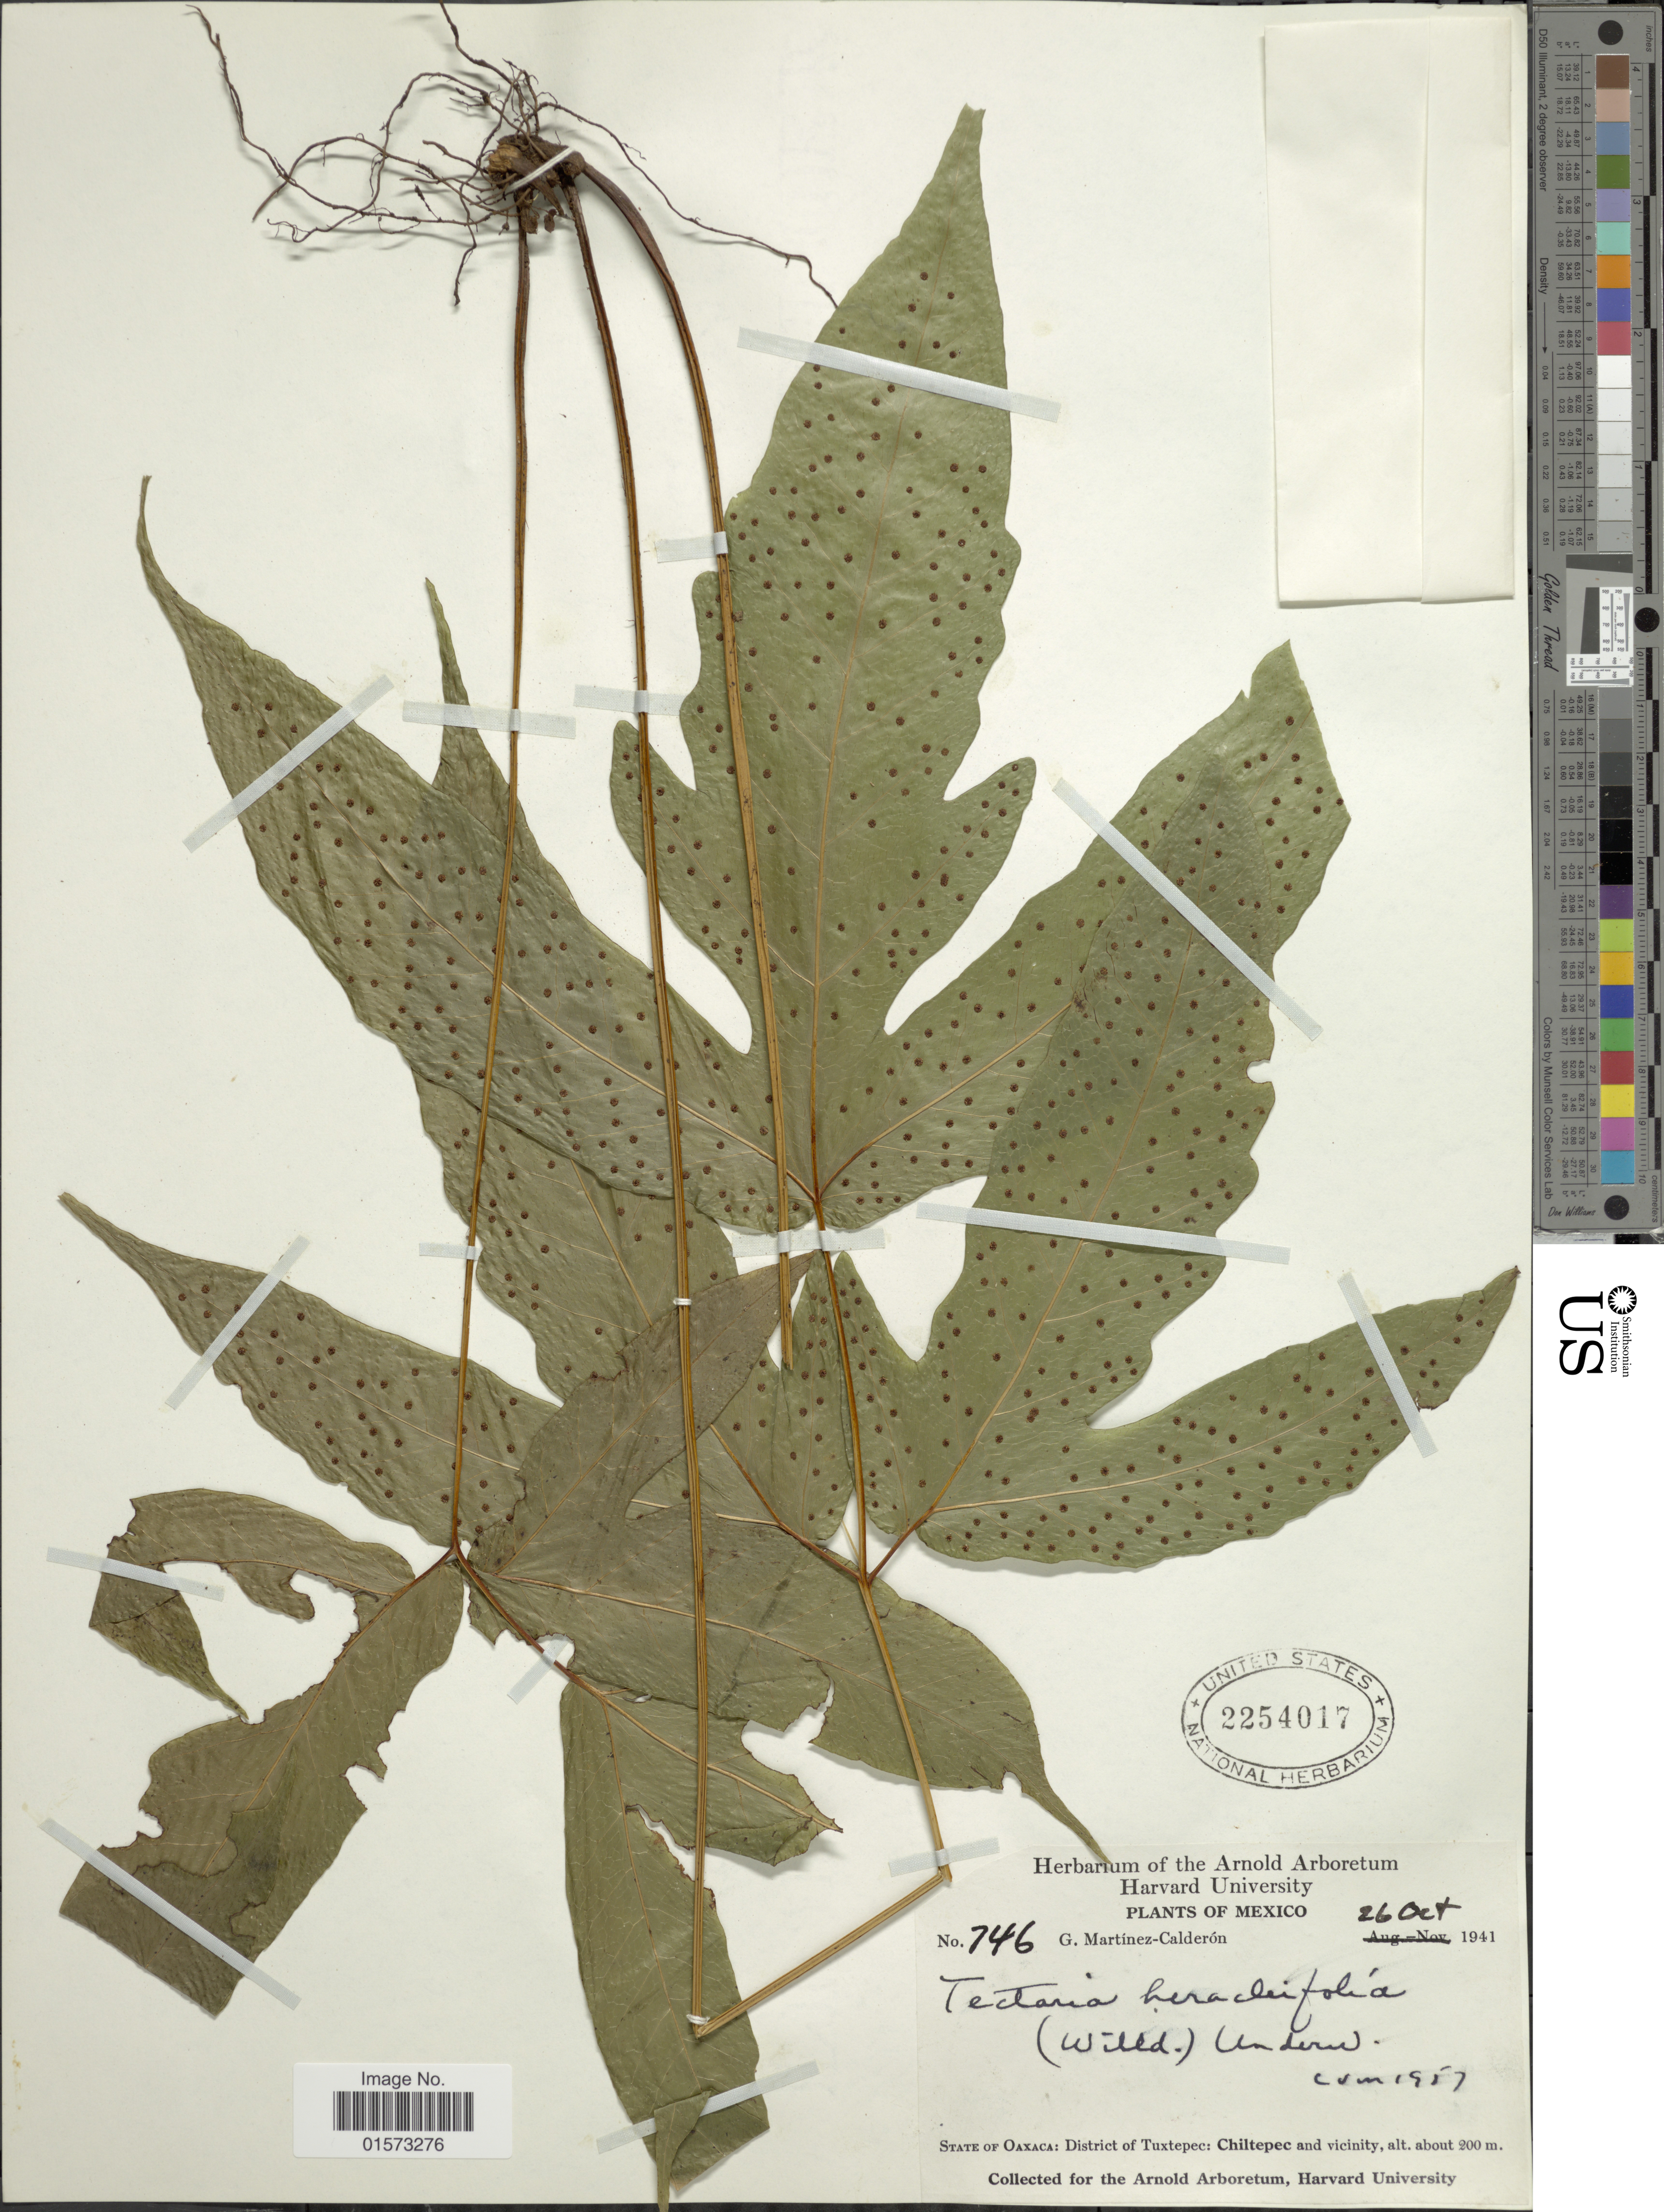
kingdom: Plantae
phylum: Tracheophyta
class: Polypodiopsida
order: Polypodiales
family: Tectariaceae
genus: Tectaria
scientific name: Tectaria heracleifolia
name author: (Willd.) Underw.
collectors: G. Martinez-C.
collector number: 746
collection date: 1941-10-26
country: Mexico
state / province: Oaxaca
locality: State of Oaxaca: District of Tuxtepec: Chiltepec and vicinity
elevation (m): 200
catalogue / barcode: US 2254017